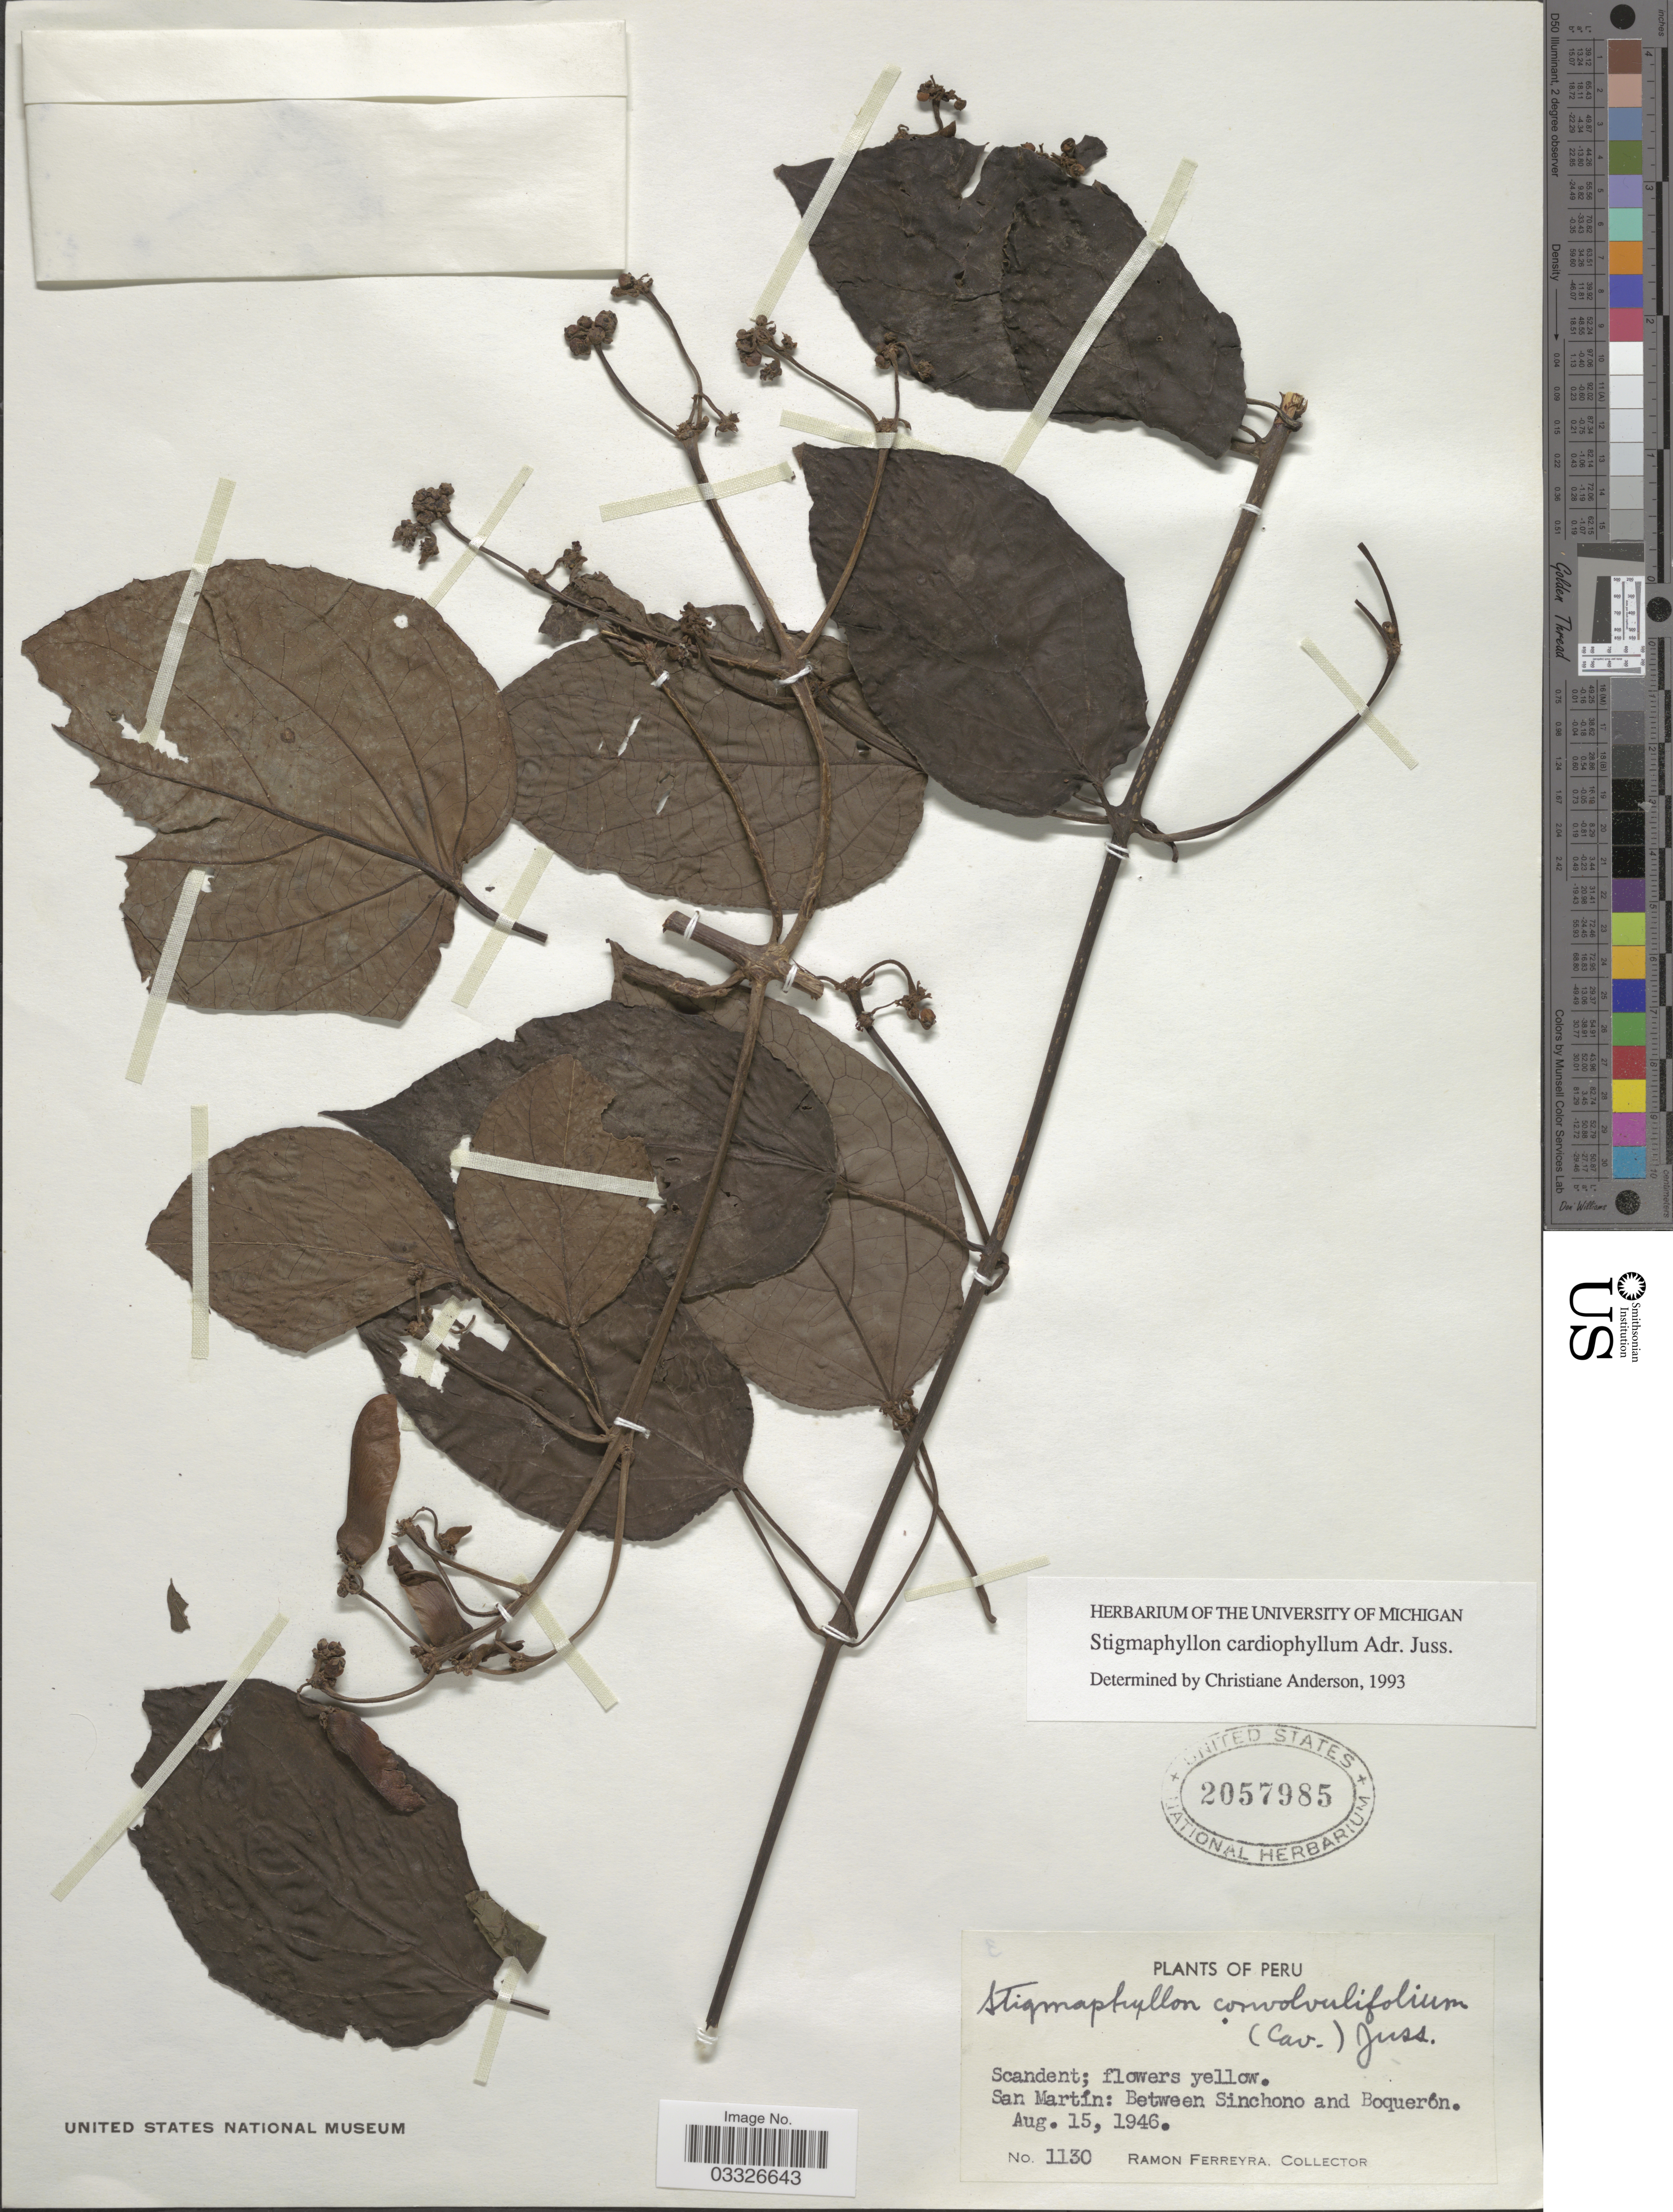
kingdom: Plantae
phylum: Tracheophyta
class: Magnoliopsida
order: Malpighiales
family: Malpighiaceae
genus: Stigmaphyllon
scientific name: Stigmaphyllon cardiophyllum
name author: A. Juss.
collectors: R. A. Ferreyra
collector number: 1130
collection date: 1946-08-15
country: Peru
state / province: San Martín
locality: Between Sinchono and Boquerón.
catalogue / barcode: US 2057985